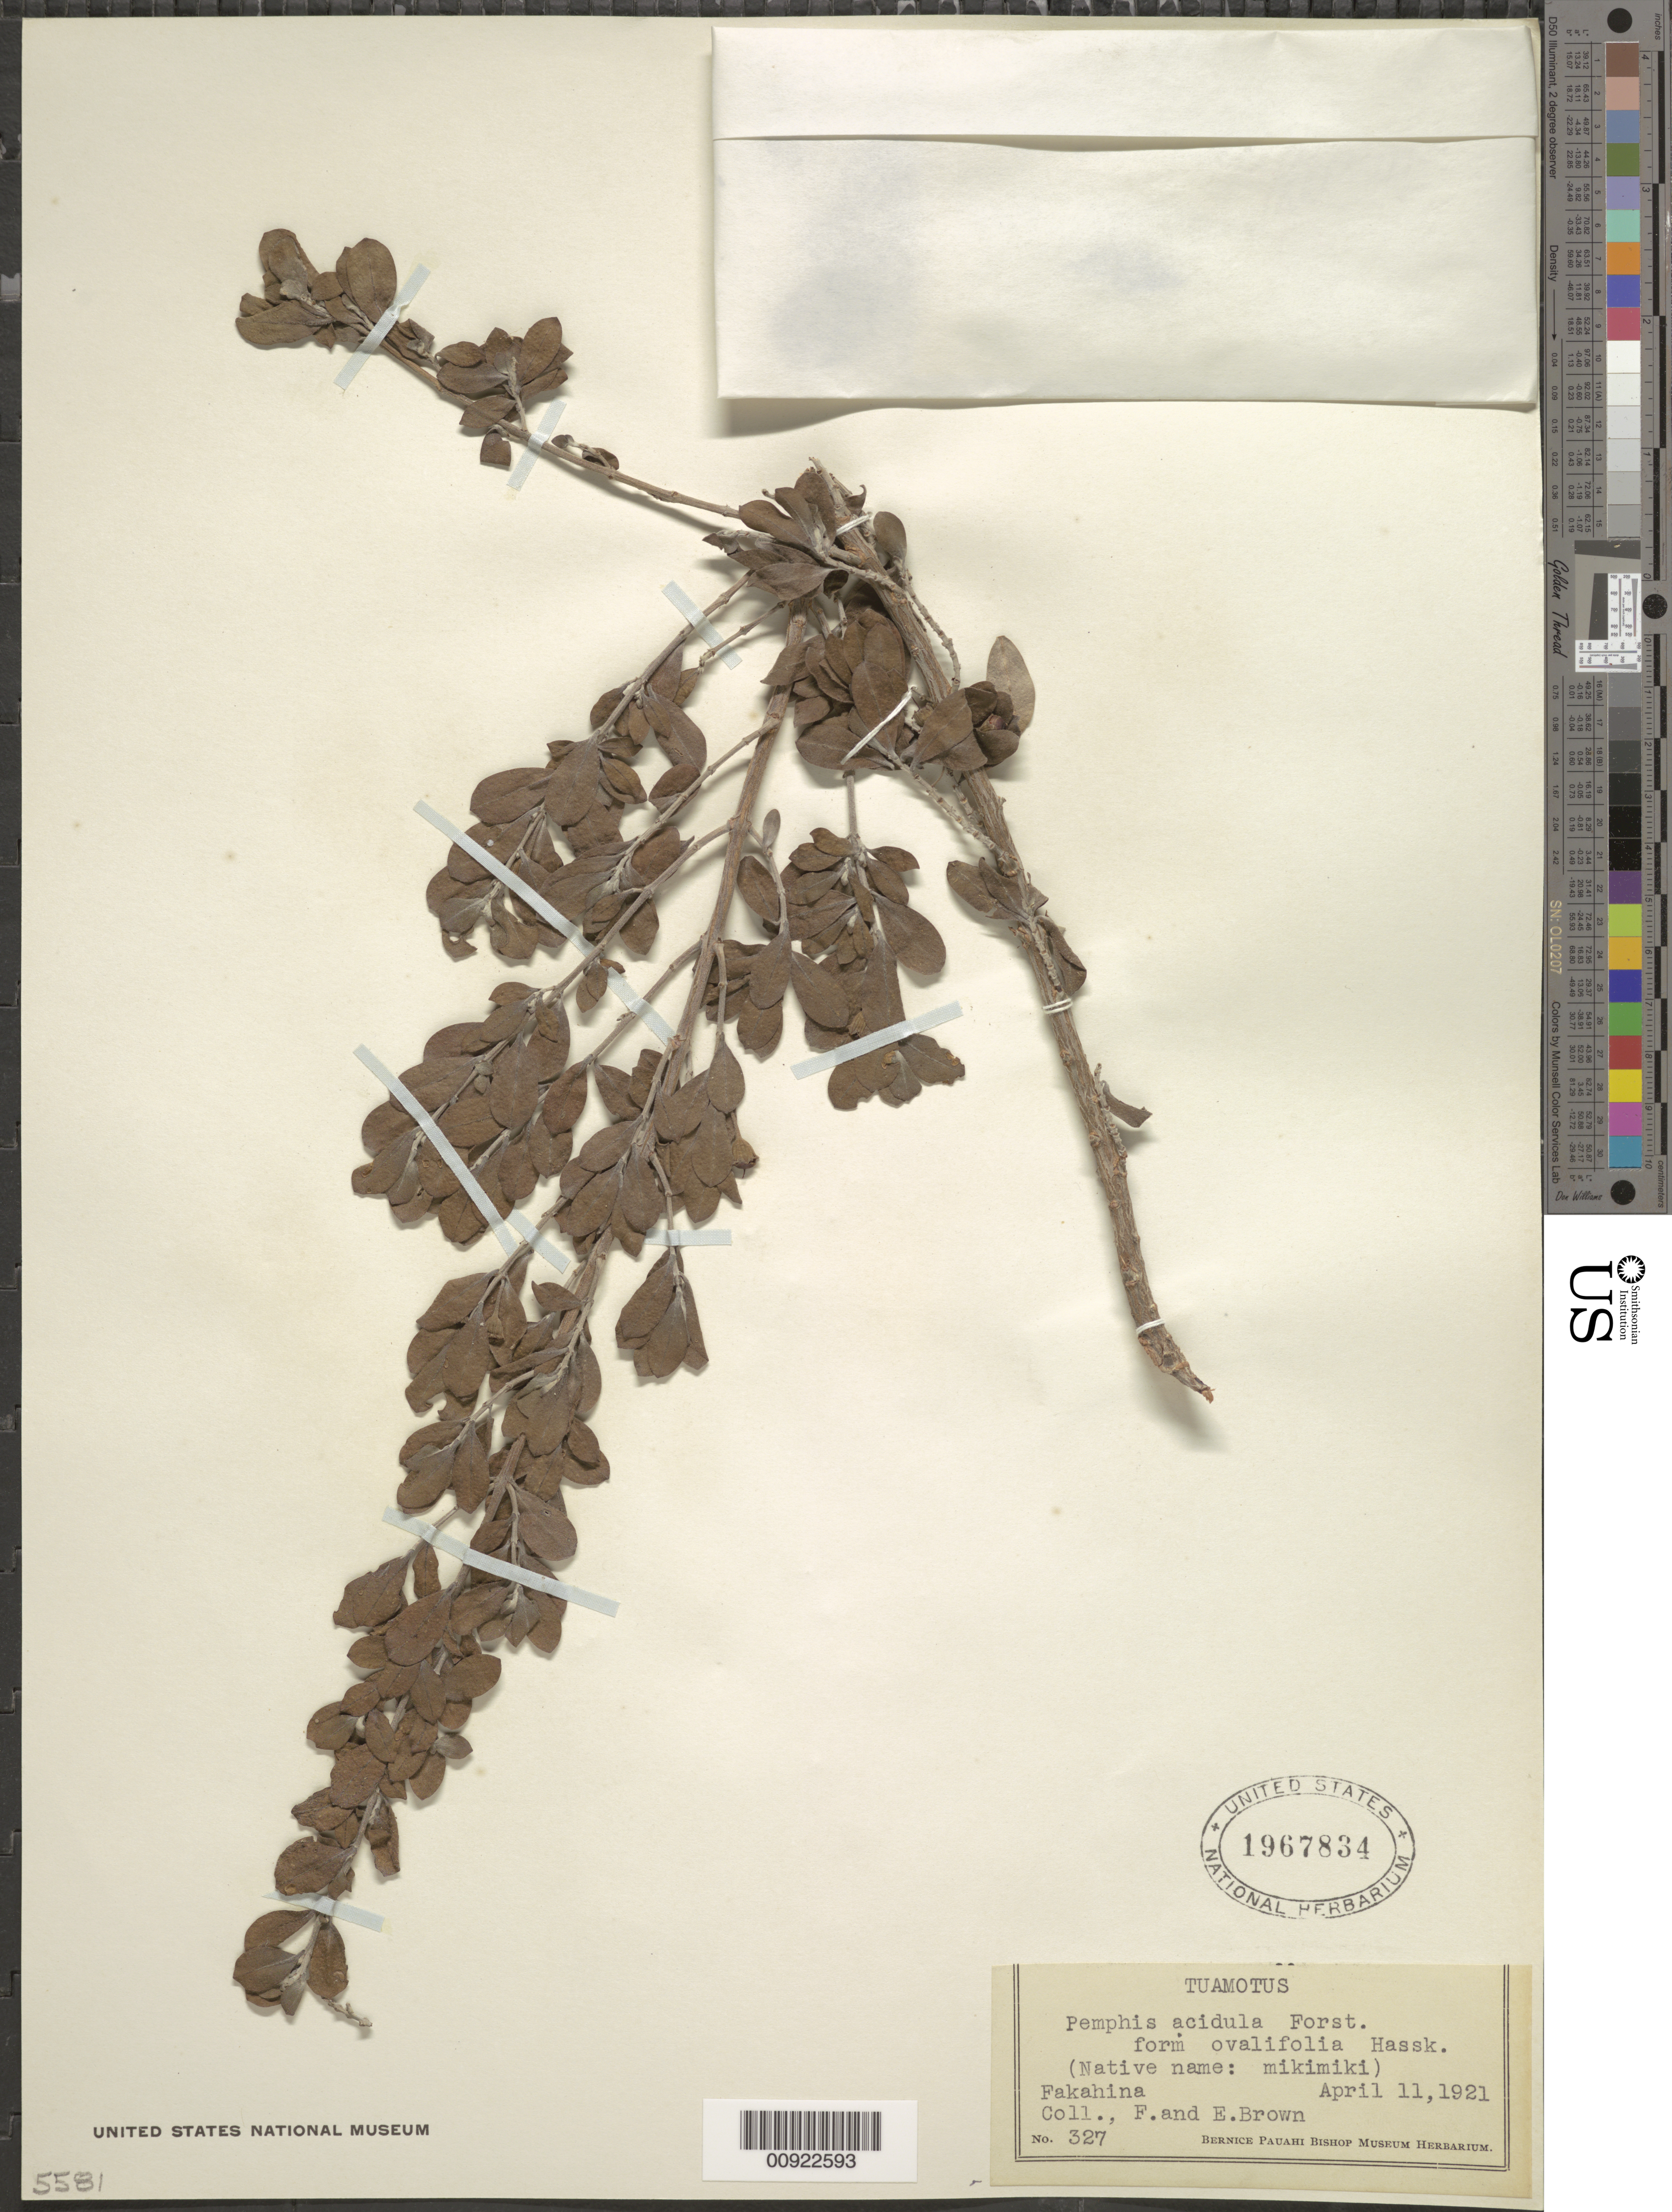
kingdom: Plantae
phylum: Tracheophyta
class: Magnoliopsida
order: Myrtales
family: Lythraceae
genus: Pemphis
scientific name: Pemphis acidula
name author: J.R. Forst. & G. Forst.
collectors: F. Brown & E. Brown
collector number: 327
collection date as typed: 11 Apr 1921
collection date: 1921-04-11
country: French Polynesia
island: Fakahina Atoll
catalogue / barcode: US 1967834